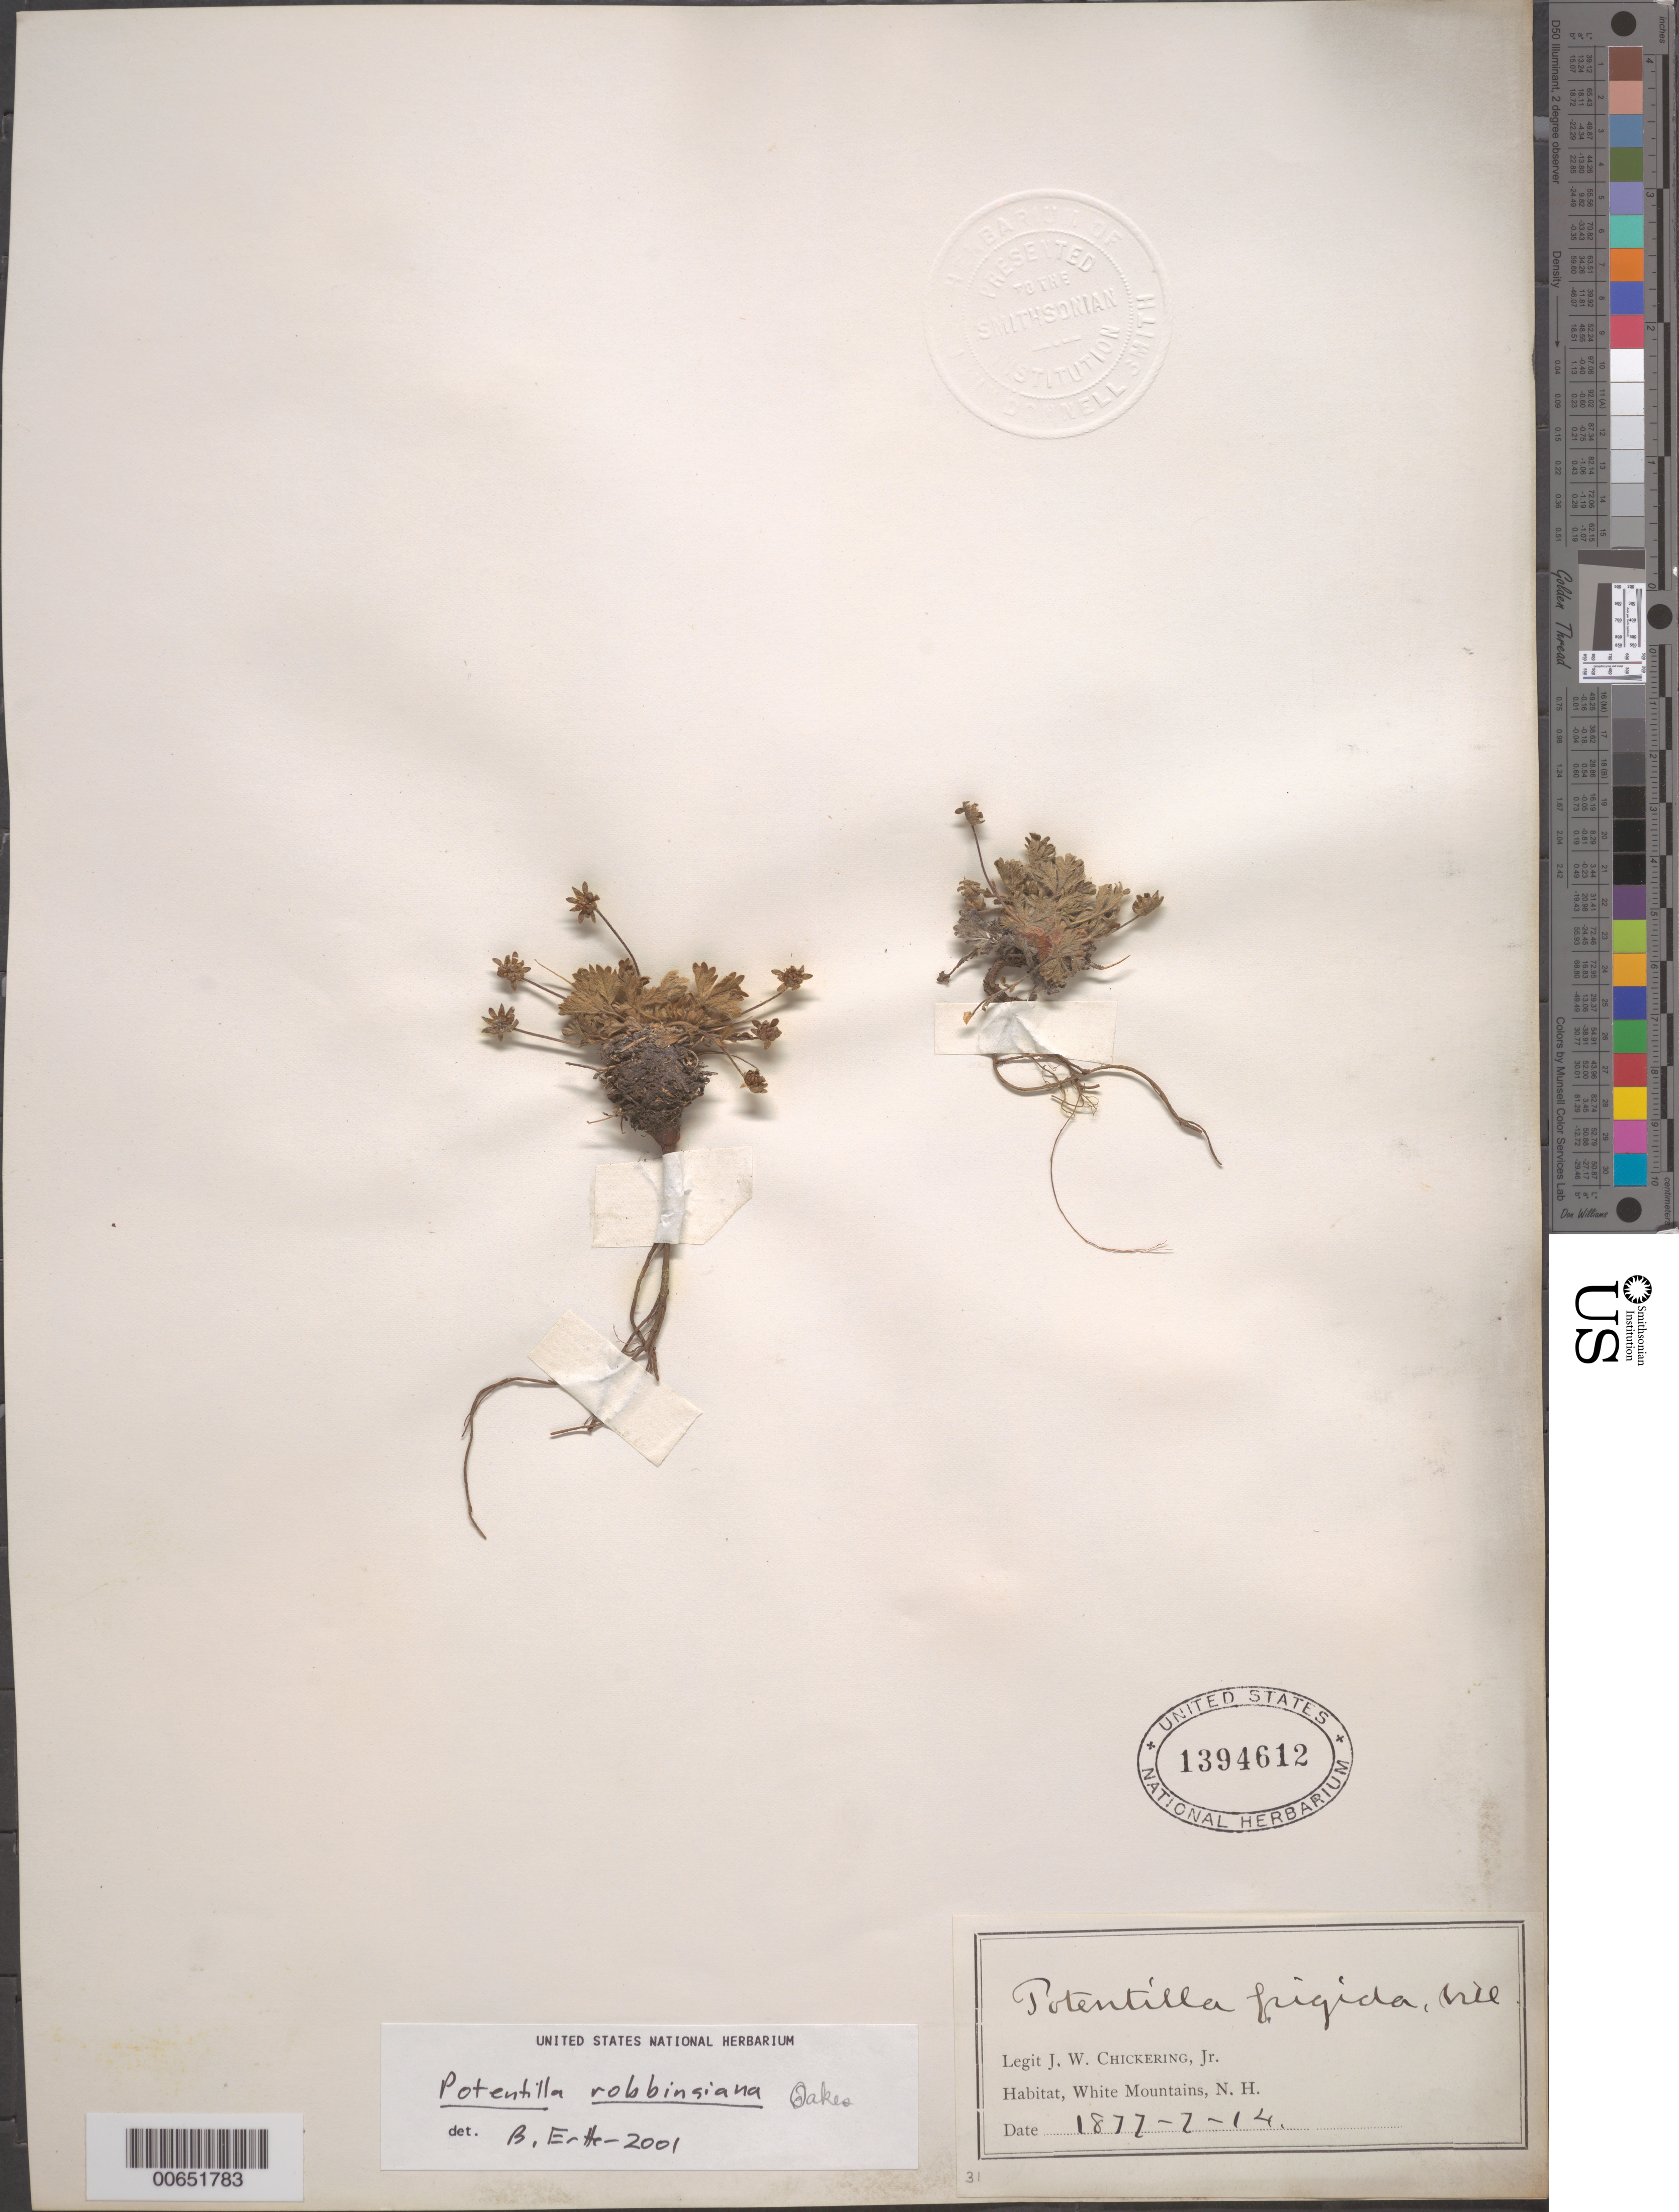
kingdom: Plantae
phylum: Tracheophyta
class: Magnoliopsida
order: Rosales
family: Rosaceae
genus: Potentilla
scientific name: Potentilla robbinsiana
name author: (Lehm. ex Rydb.) Oakes ex Rydb.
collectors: J. W. Chickering Jr.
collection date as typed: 14 Jul 1877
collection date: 1877-07-14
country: United States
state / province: New Hampshire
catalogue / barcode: US 1394612